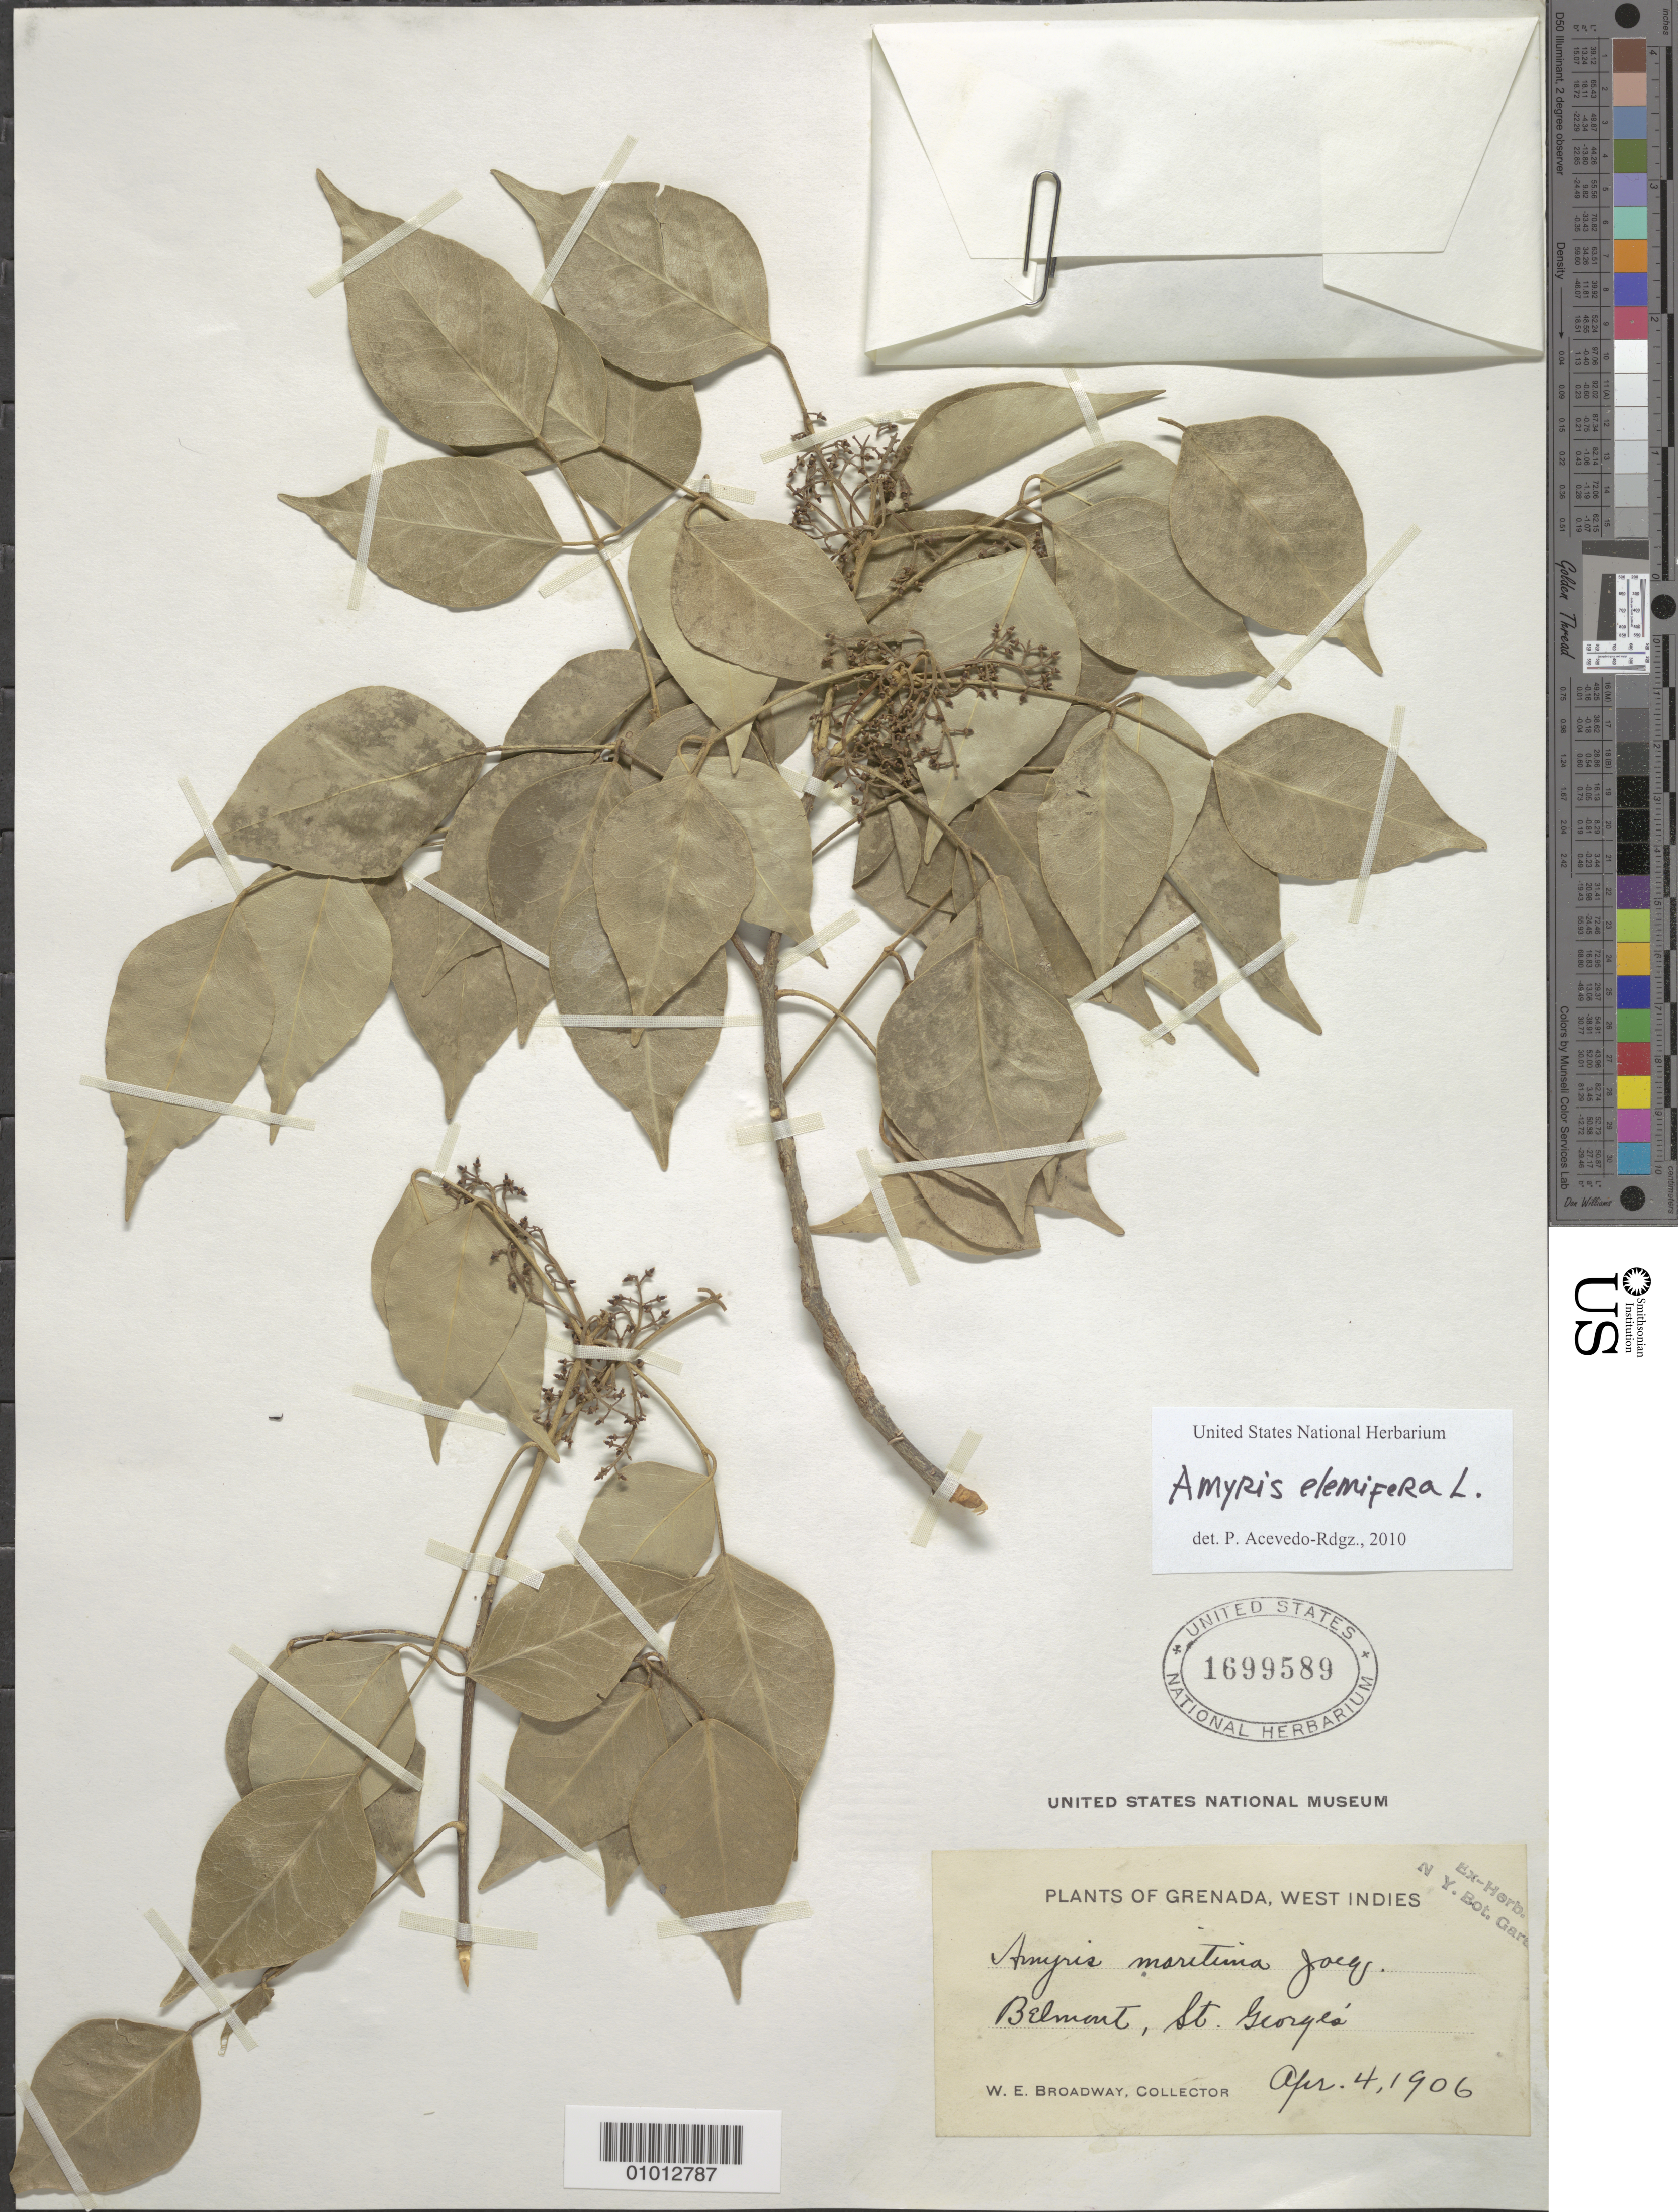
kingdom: Plantae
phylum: Tracheophyta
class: Magnoliopsida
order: Sapindales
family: Rutaceae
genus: Amyris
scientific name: Amyris elemifera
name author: L.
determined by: Acevedo-Rodríguez, P., (BOT), Smithsonian Institution - National Museum of Natural History (UNITED STATES)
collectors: W. E. Broadway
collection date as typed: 04 Apr 1906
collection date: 1906-04-04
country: Grenada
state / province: Saint George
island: Grenada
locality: Belmont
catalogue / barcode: US 1699589